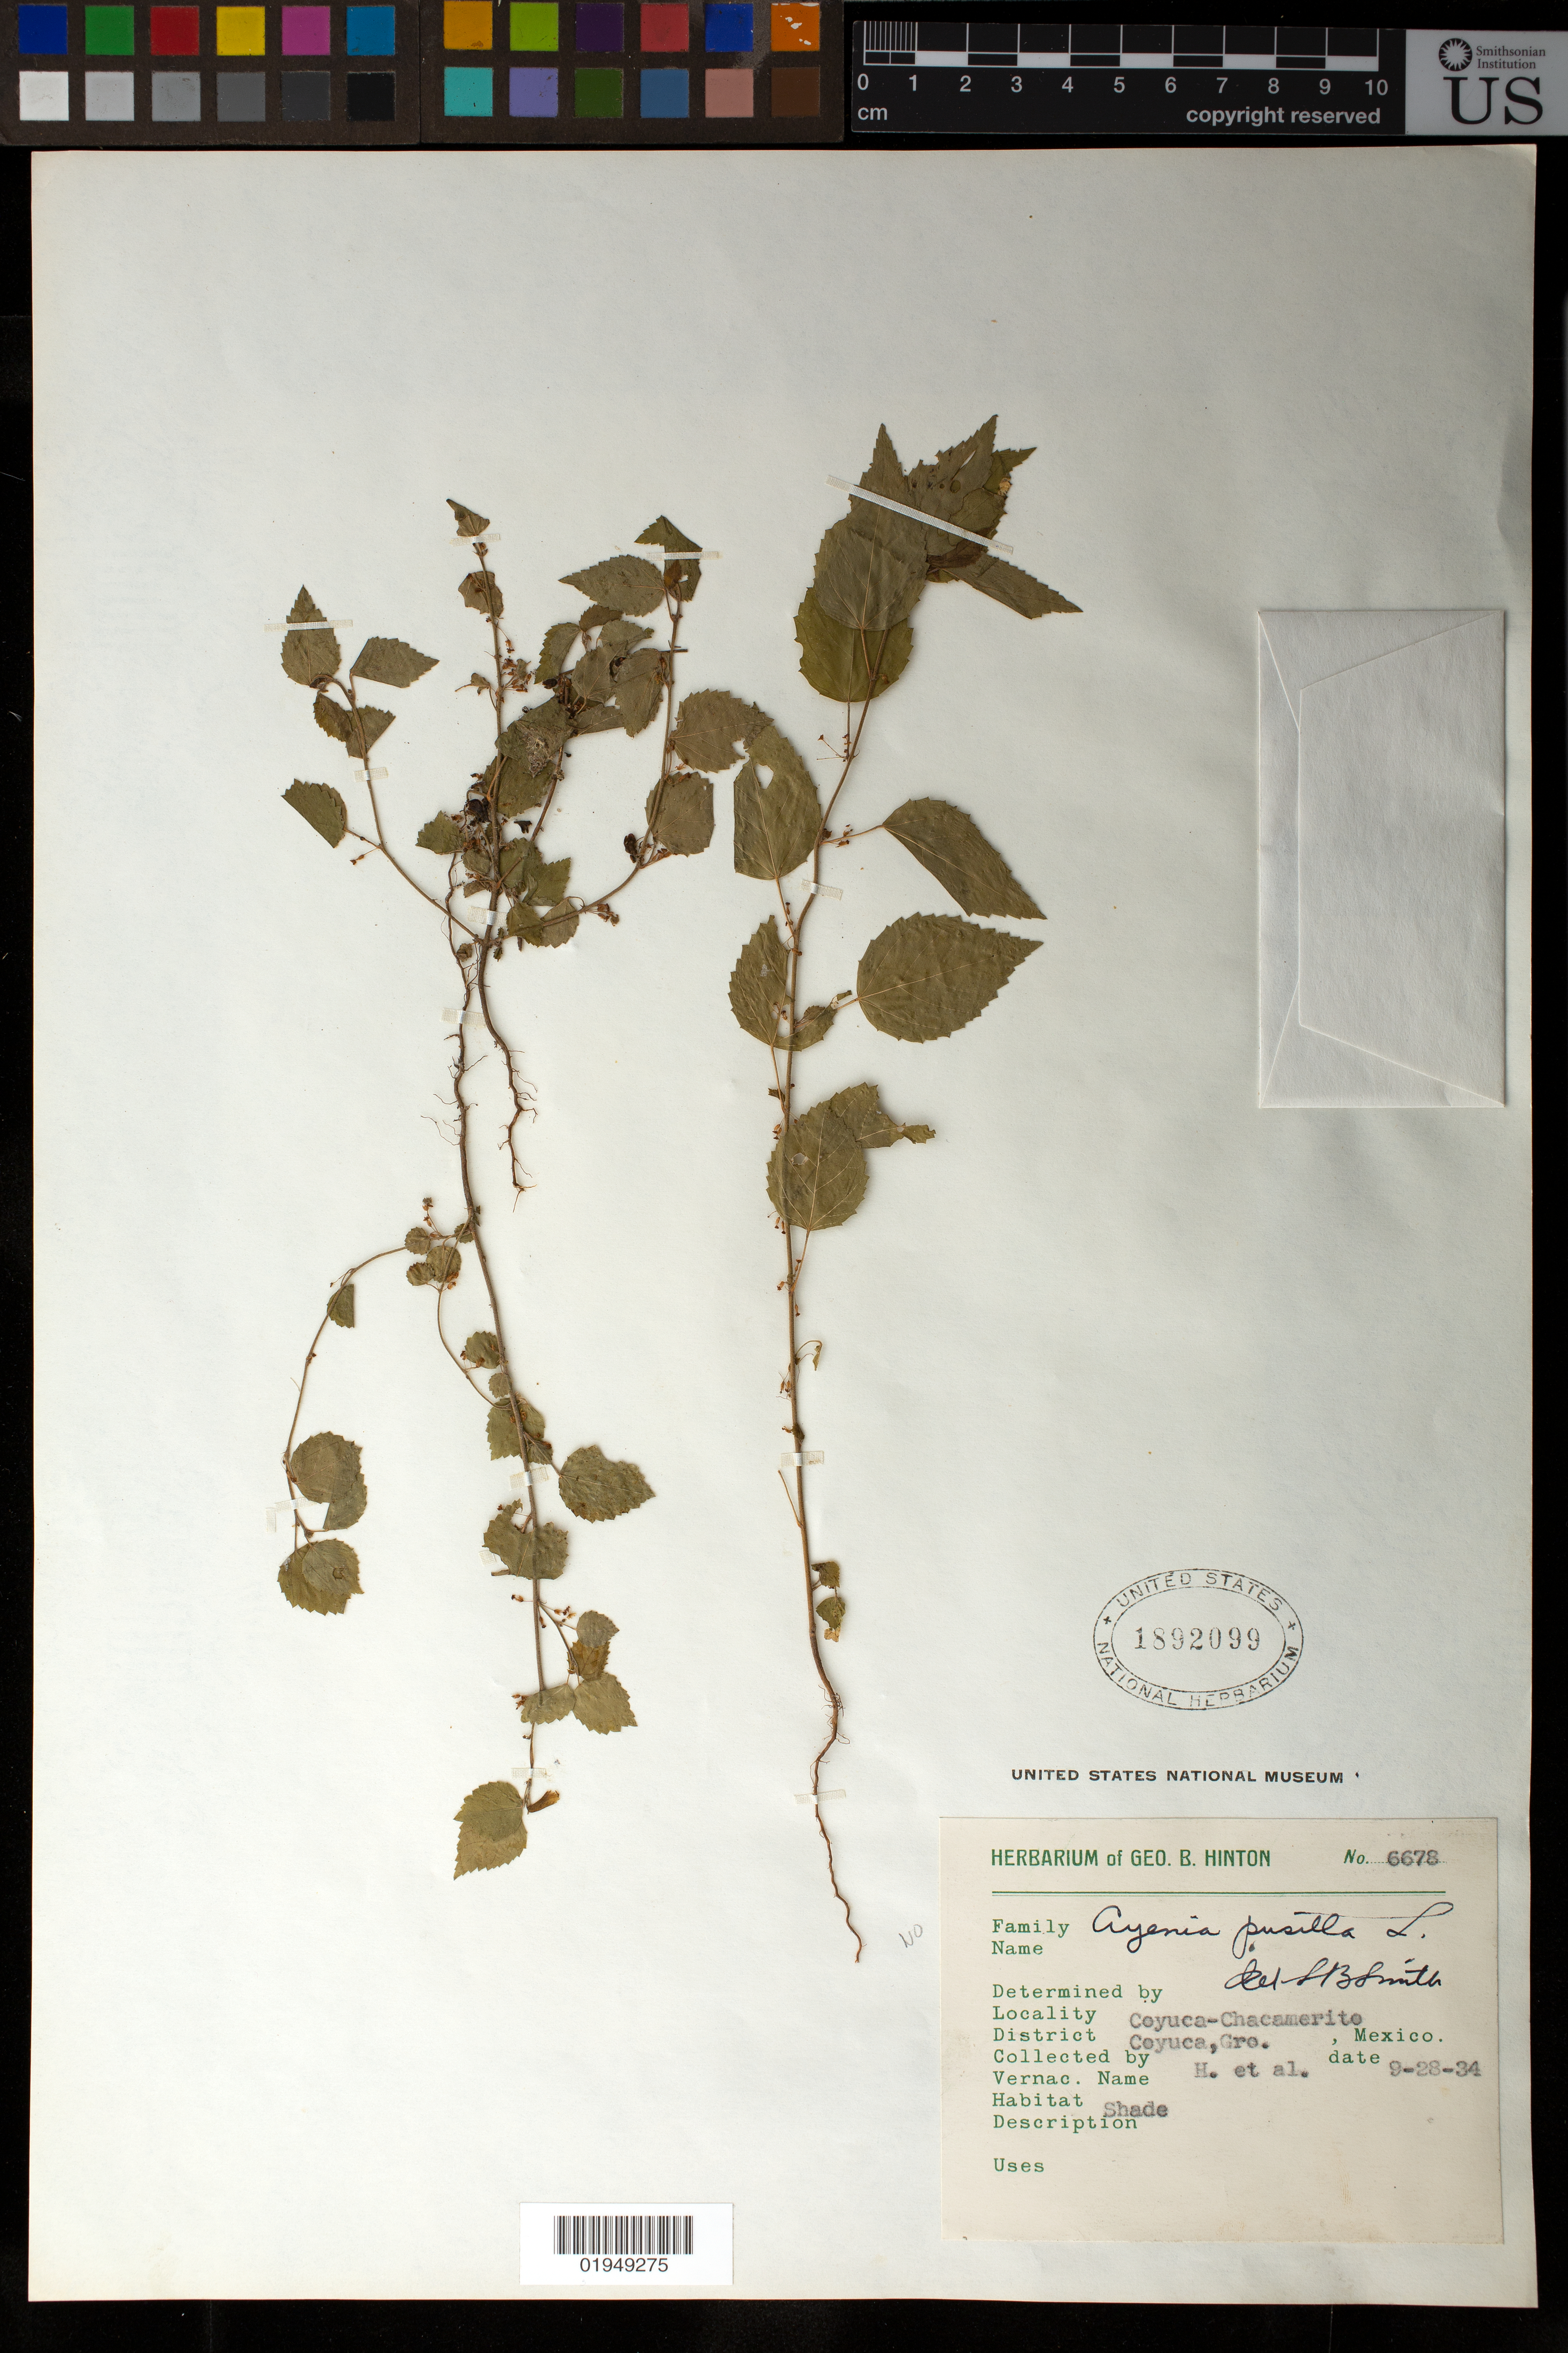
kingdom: Plantae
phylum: Tracheophyta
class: Magnoliopsida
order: Malvales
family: Malvaceae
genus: Ayenia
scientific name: Ayenia sp.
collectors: G. B. Hinton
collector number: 6678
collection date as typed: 28 Sep 1934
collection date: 1934-09-28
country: Mexico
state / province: Guerrero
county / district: Coyuca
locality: Coyuca - Chacamerito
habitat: shade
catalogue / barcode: US 1892099